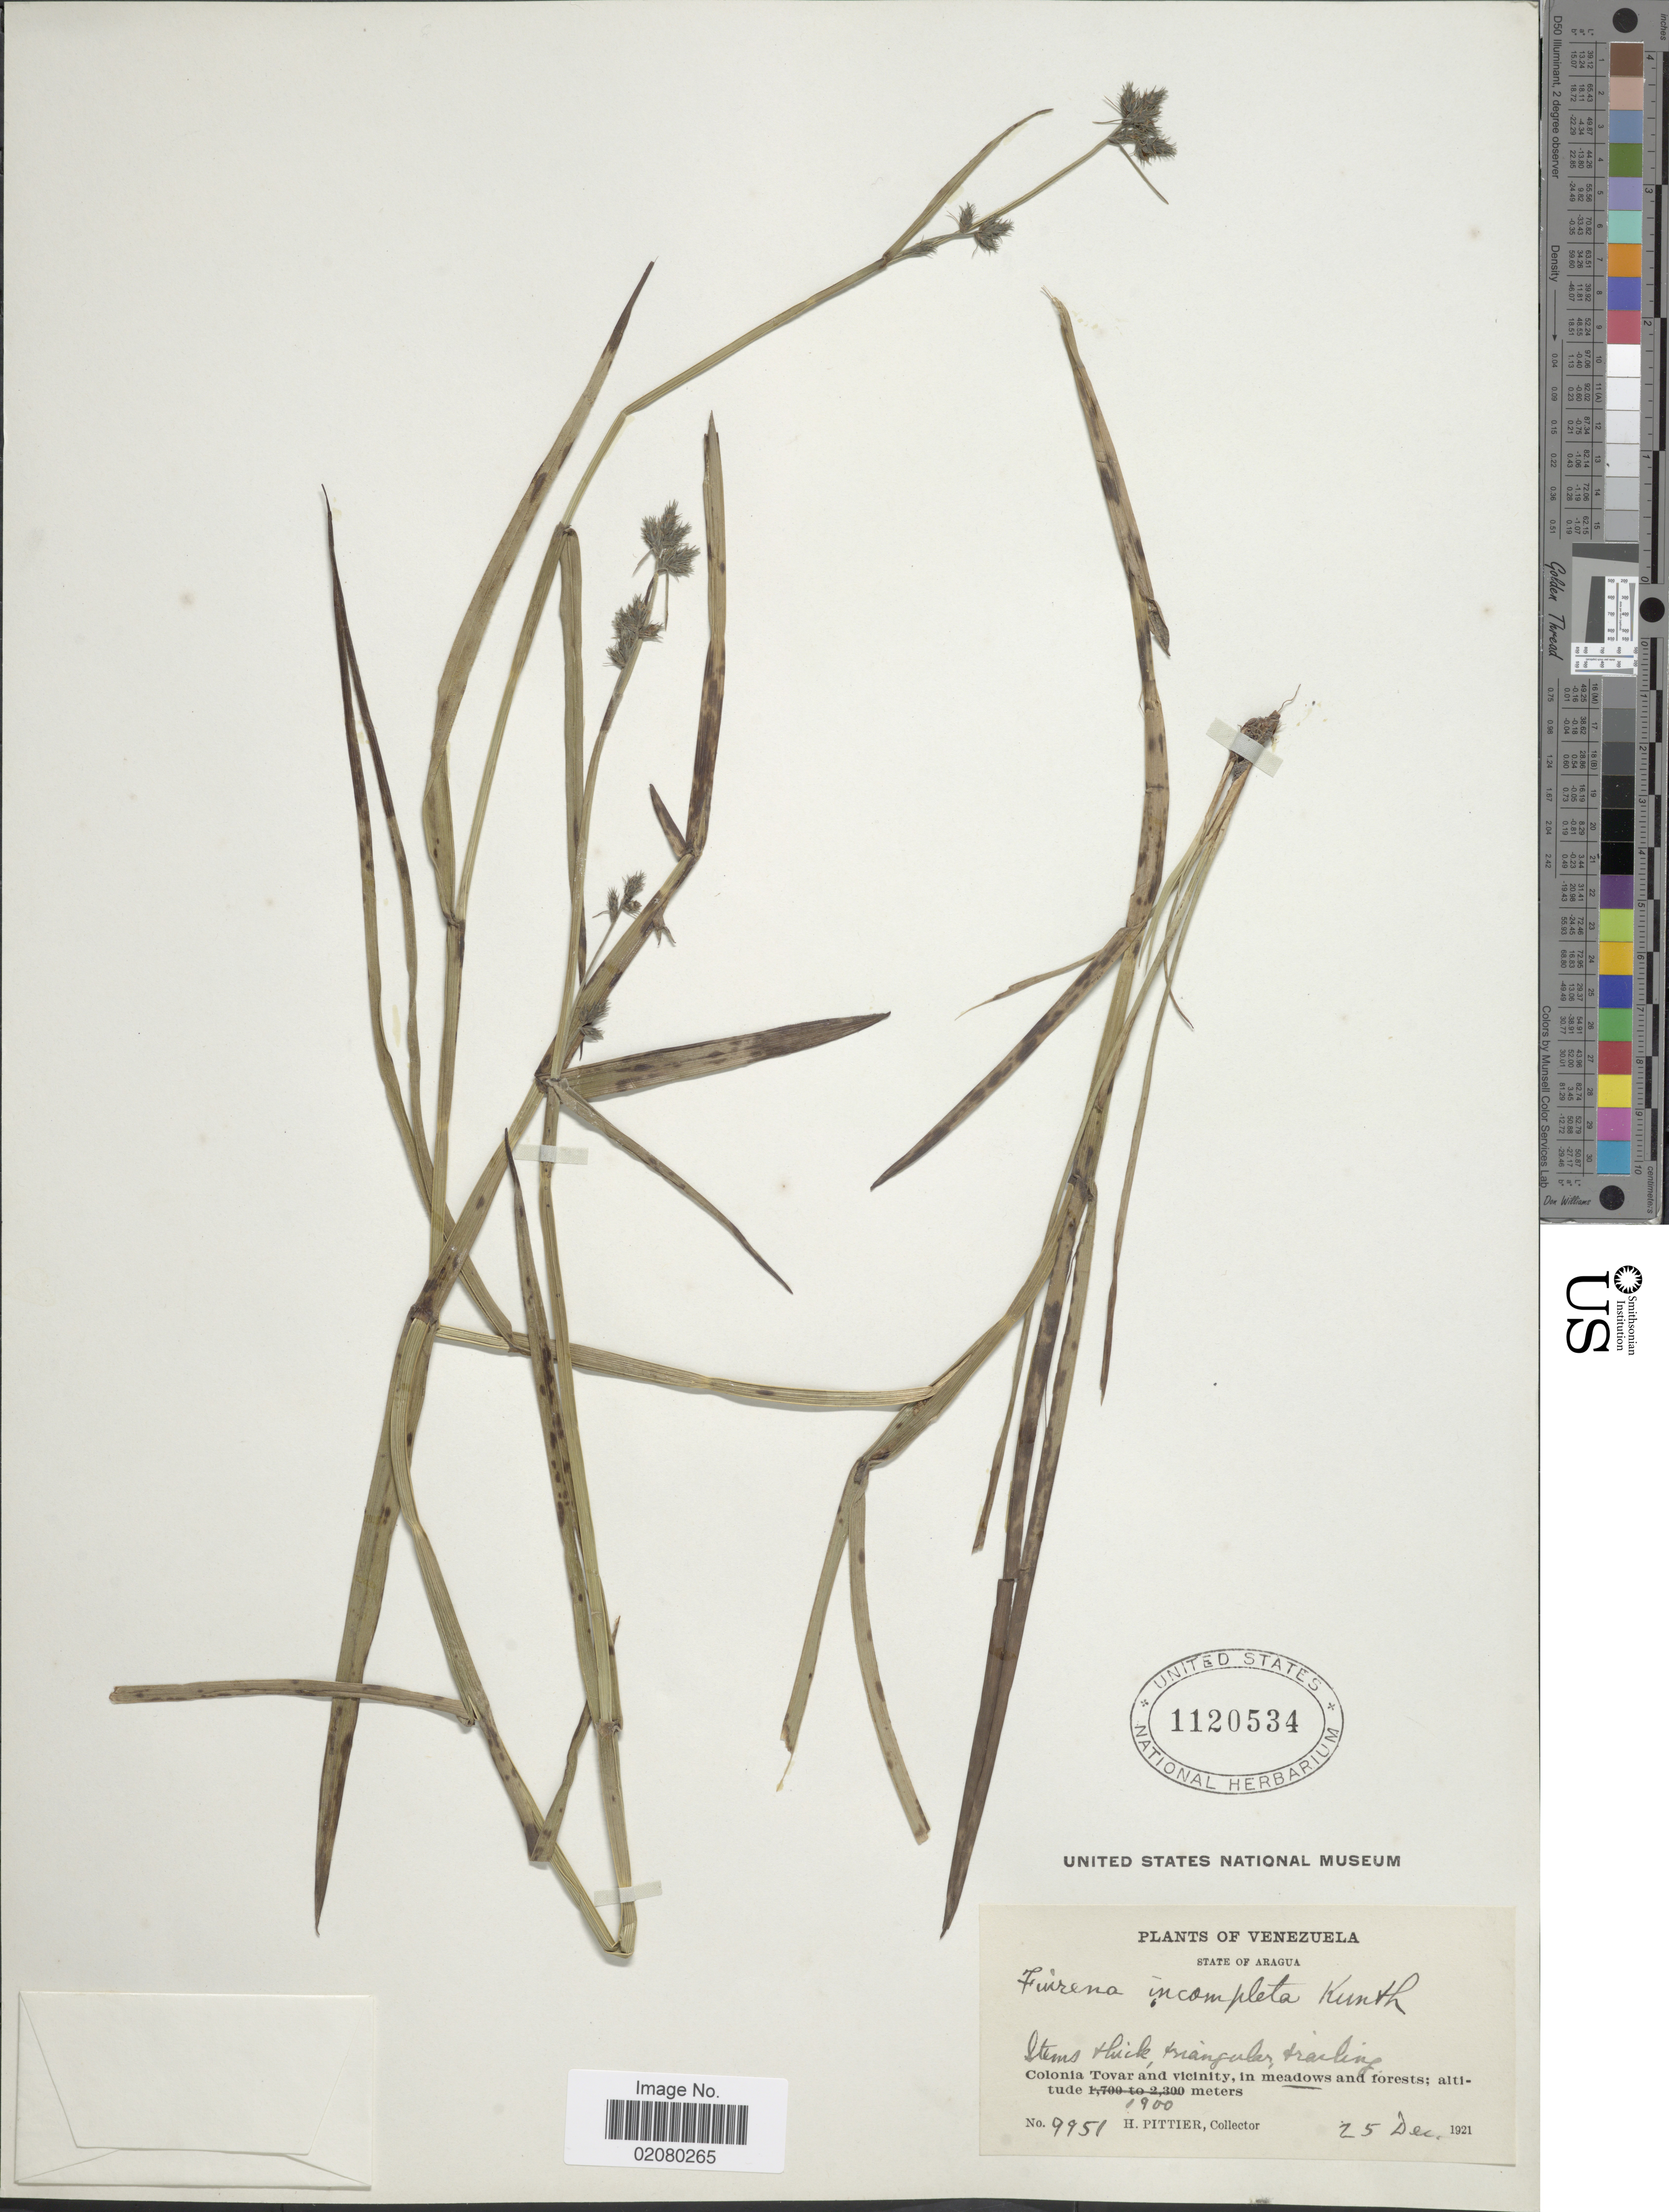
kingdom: Plantae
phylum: Tracheophyta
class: Liliopsida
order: Poales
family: Cyperaceae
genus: Fuirena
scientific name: Fuirena incompleta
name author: Nees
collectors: H. F. Pittier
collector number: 9951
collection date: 1921-12-25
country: Venezuela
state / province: Aragua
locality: State of Aragua. Colonia Tovar and vicinity, in meadows and forests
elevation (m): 1900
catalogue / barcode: US 1120534